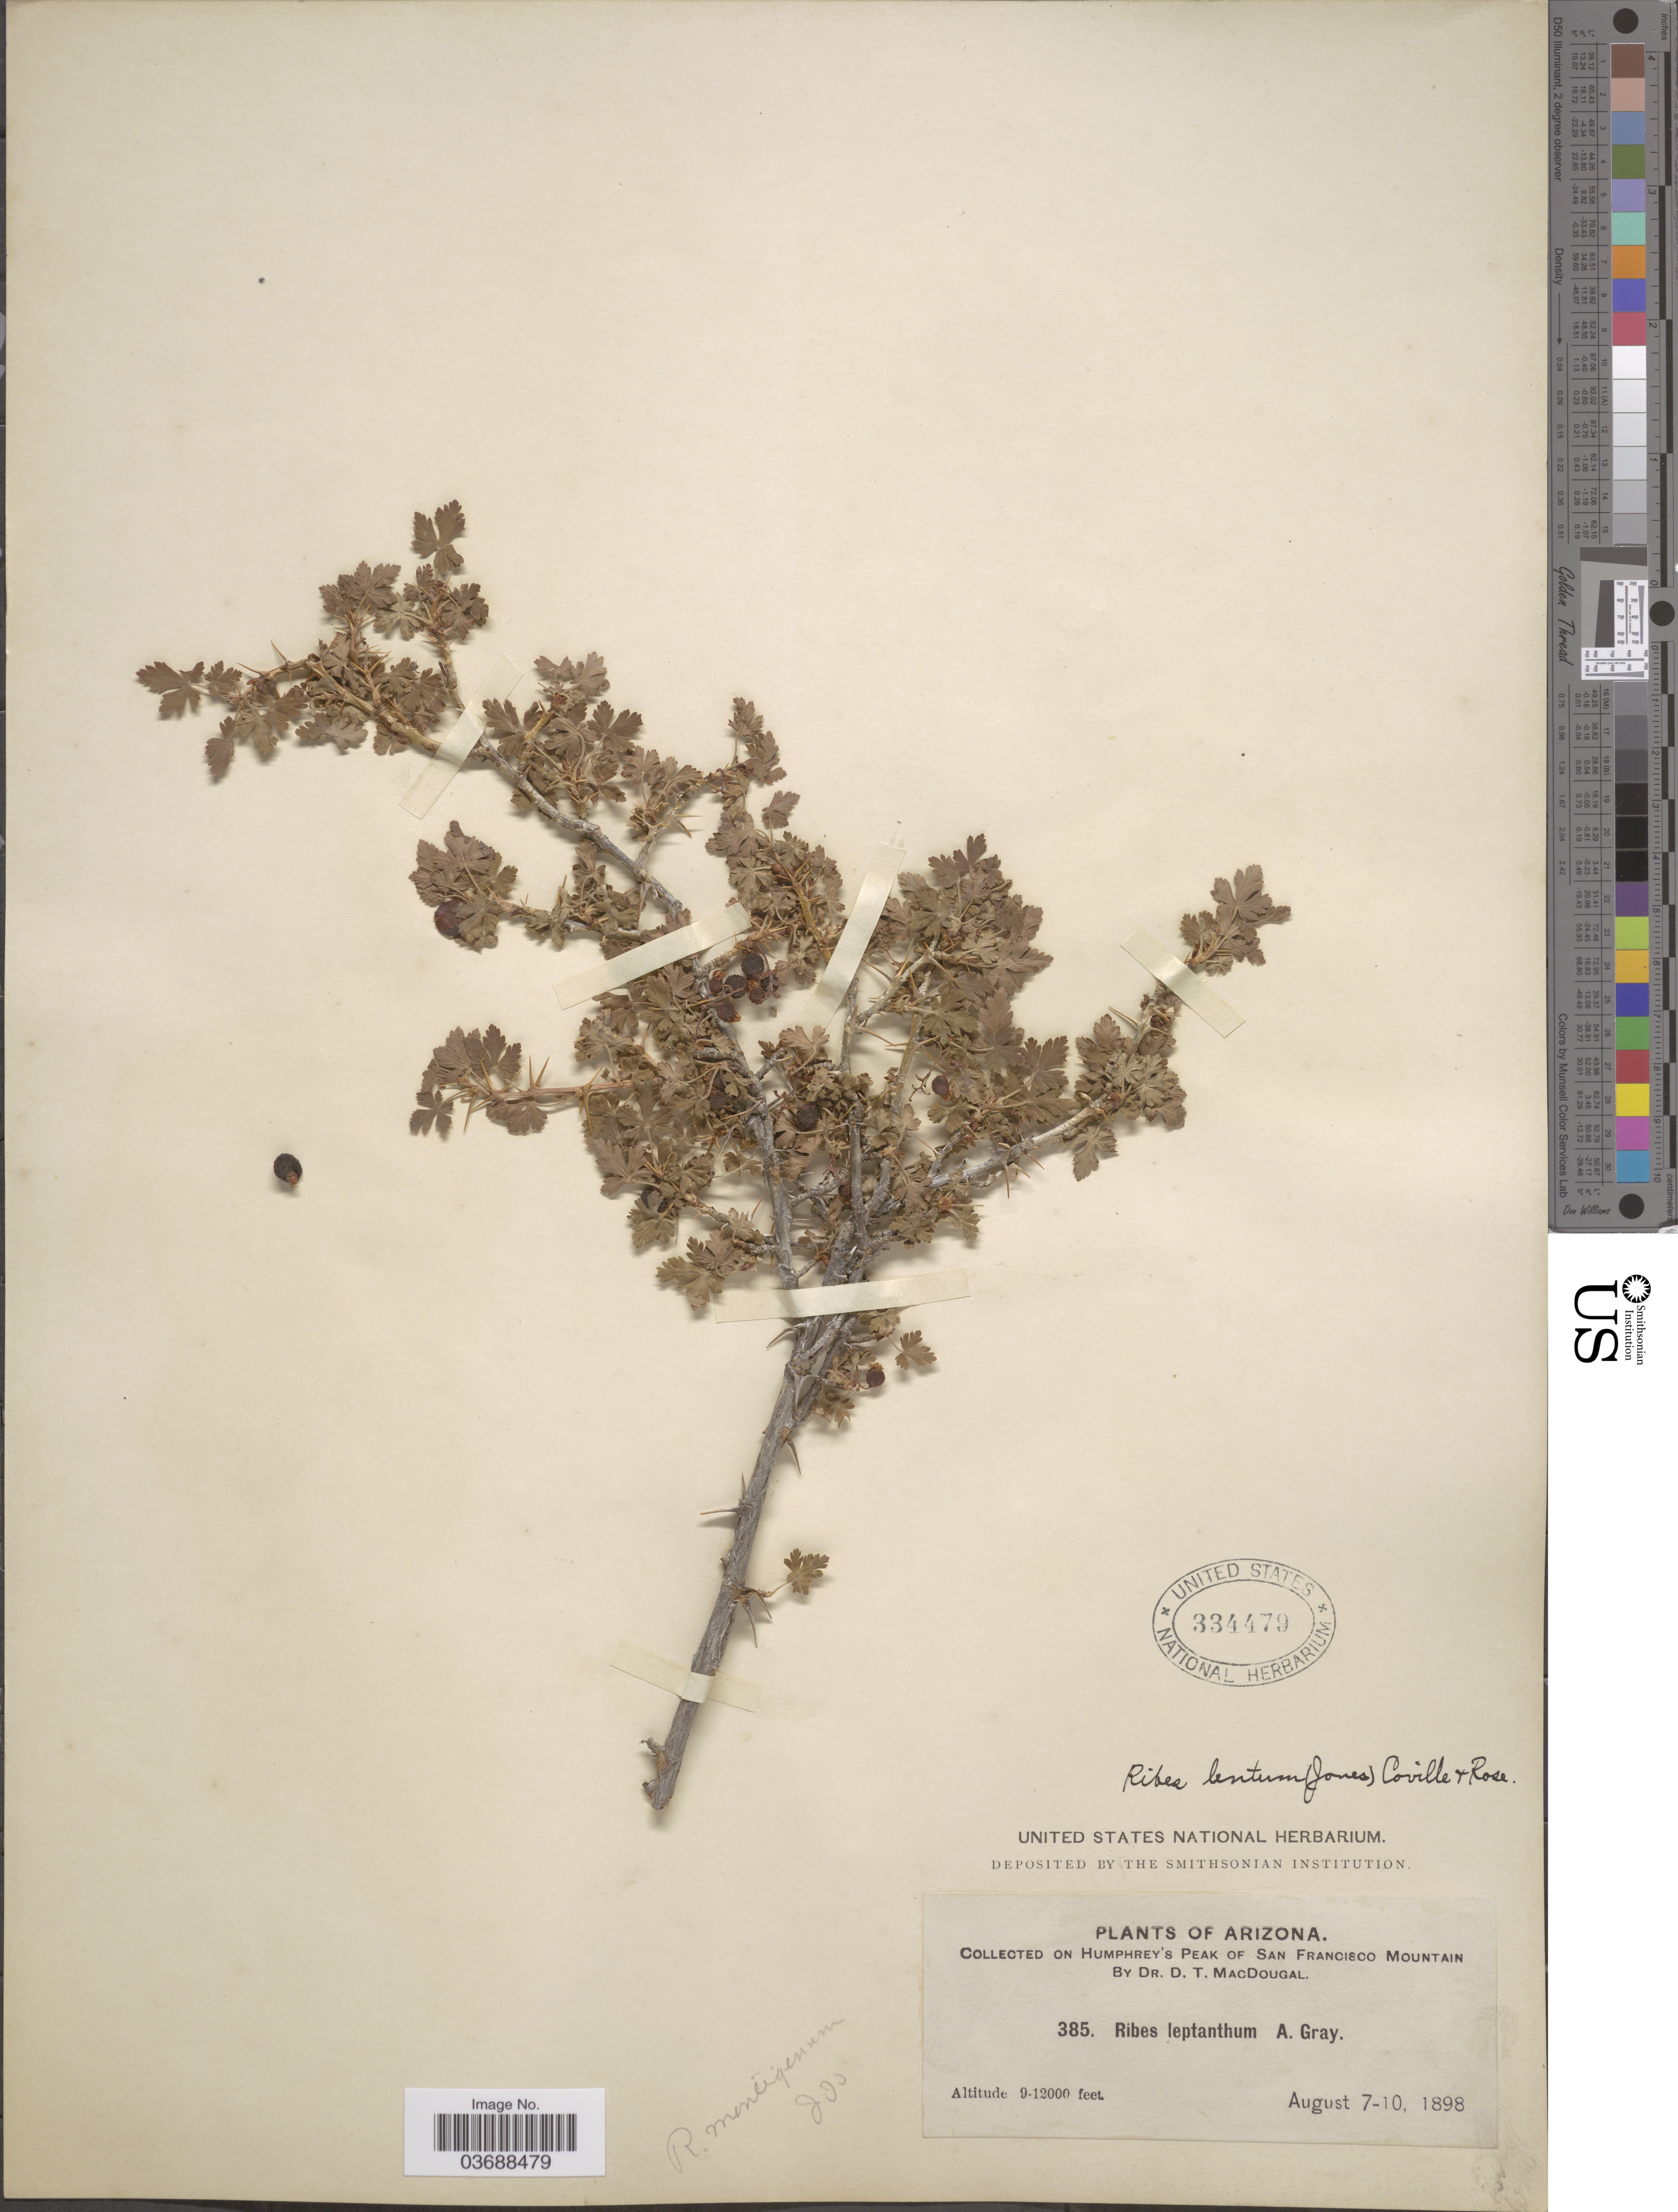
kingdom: Plantae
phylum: Tracheophyta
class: Magnoliopsida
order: Saxifragales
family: Grossulariaceae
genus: Ribes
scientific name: Ribes montigenum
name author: McClatchie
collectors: D. T. MacDougal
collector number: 385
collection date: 1898-08-07/1898-08-10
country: United States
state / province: Arizona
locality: On Humphrey's Peak of San Francisco Mountain.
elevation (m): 2743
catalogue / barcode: US 334479